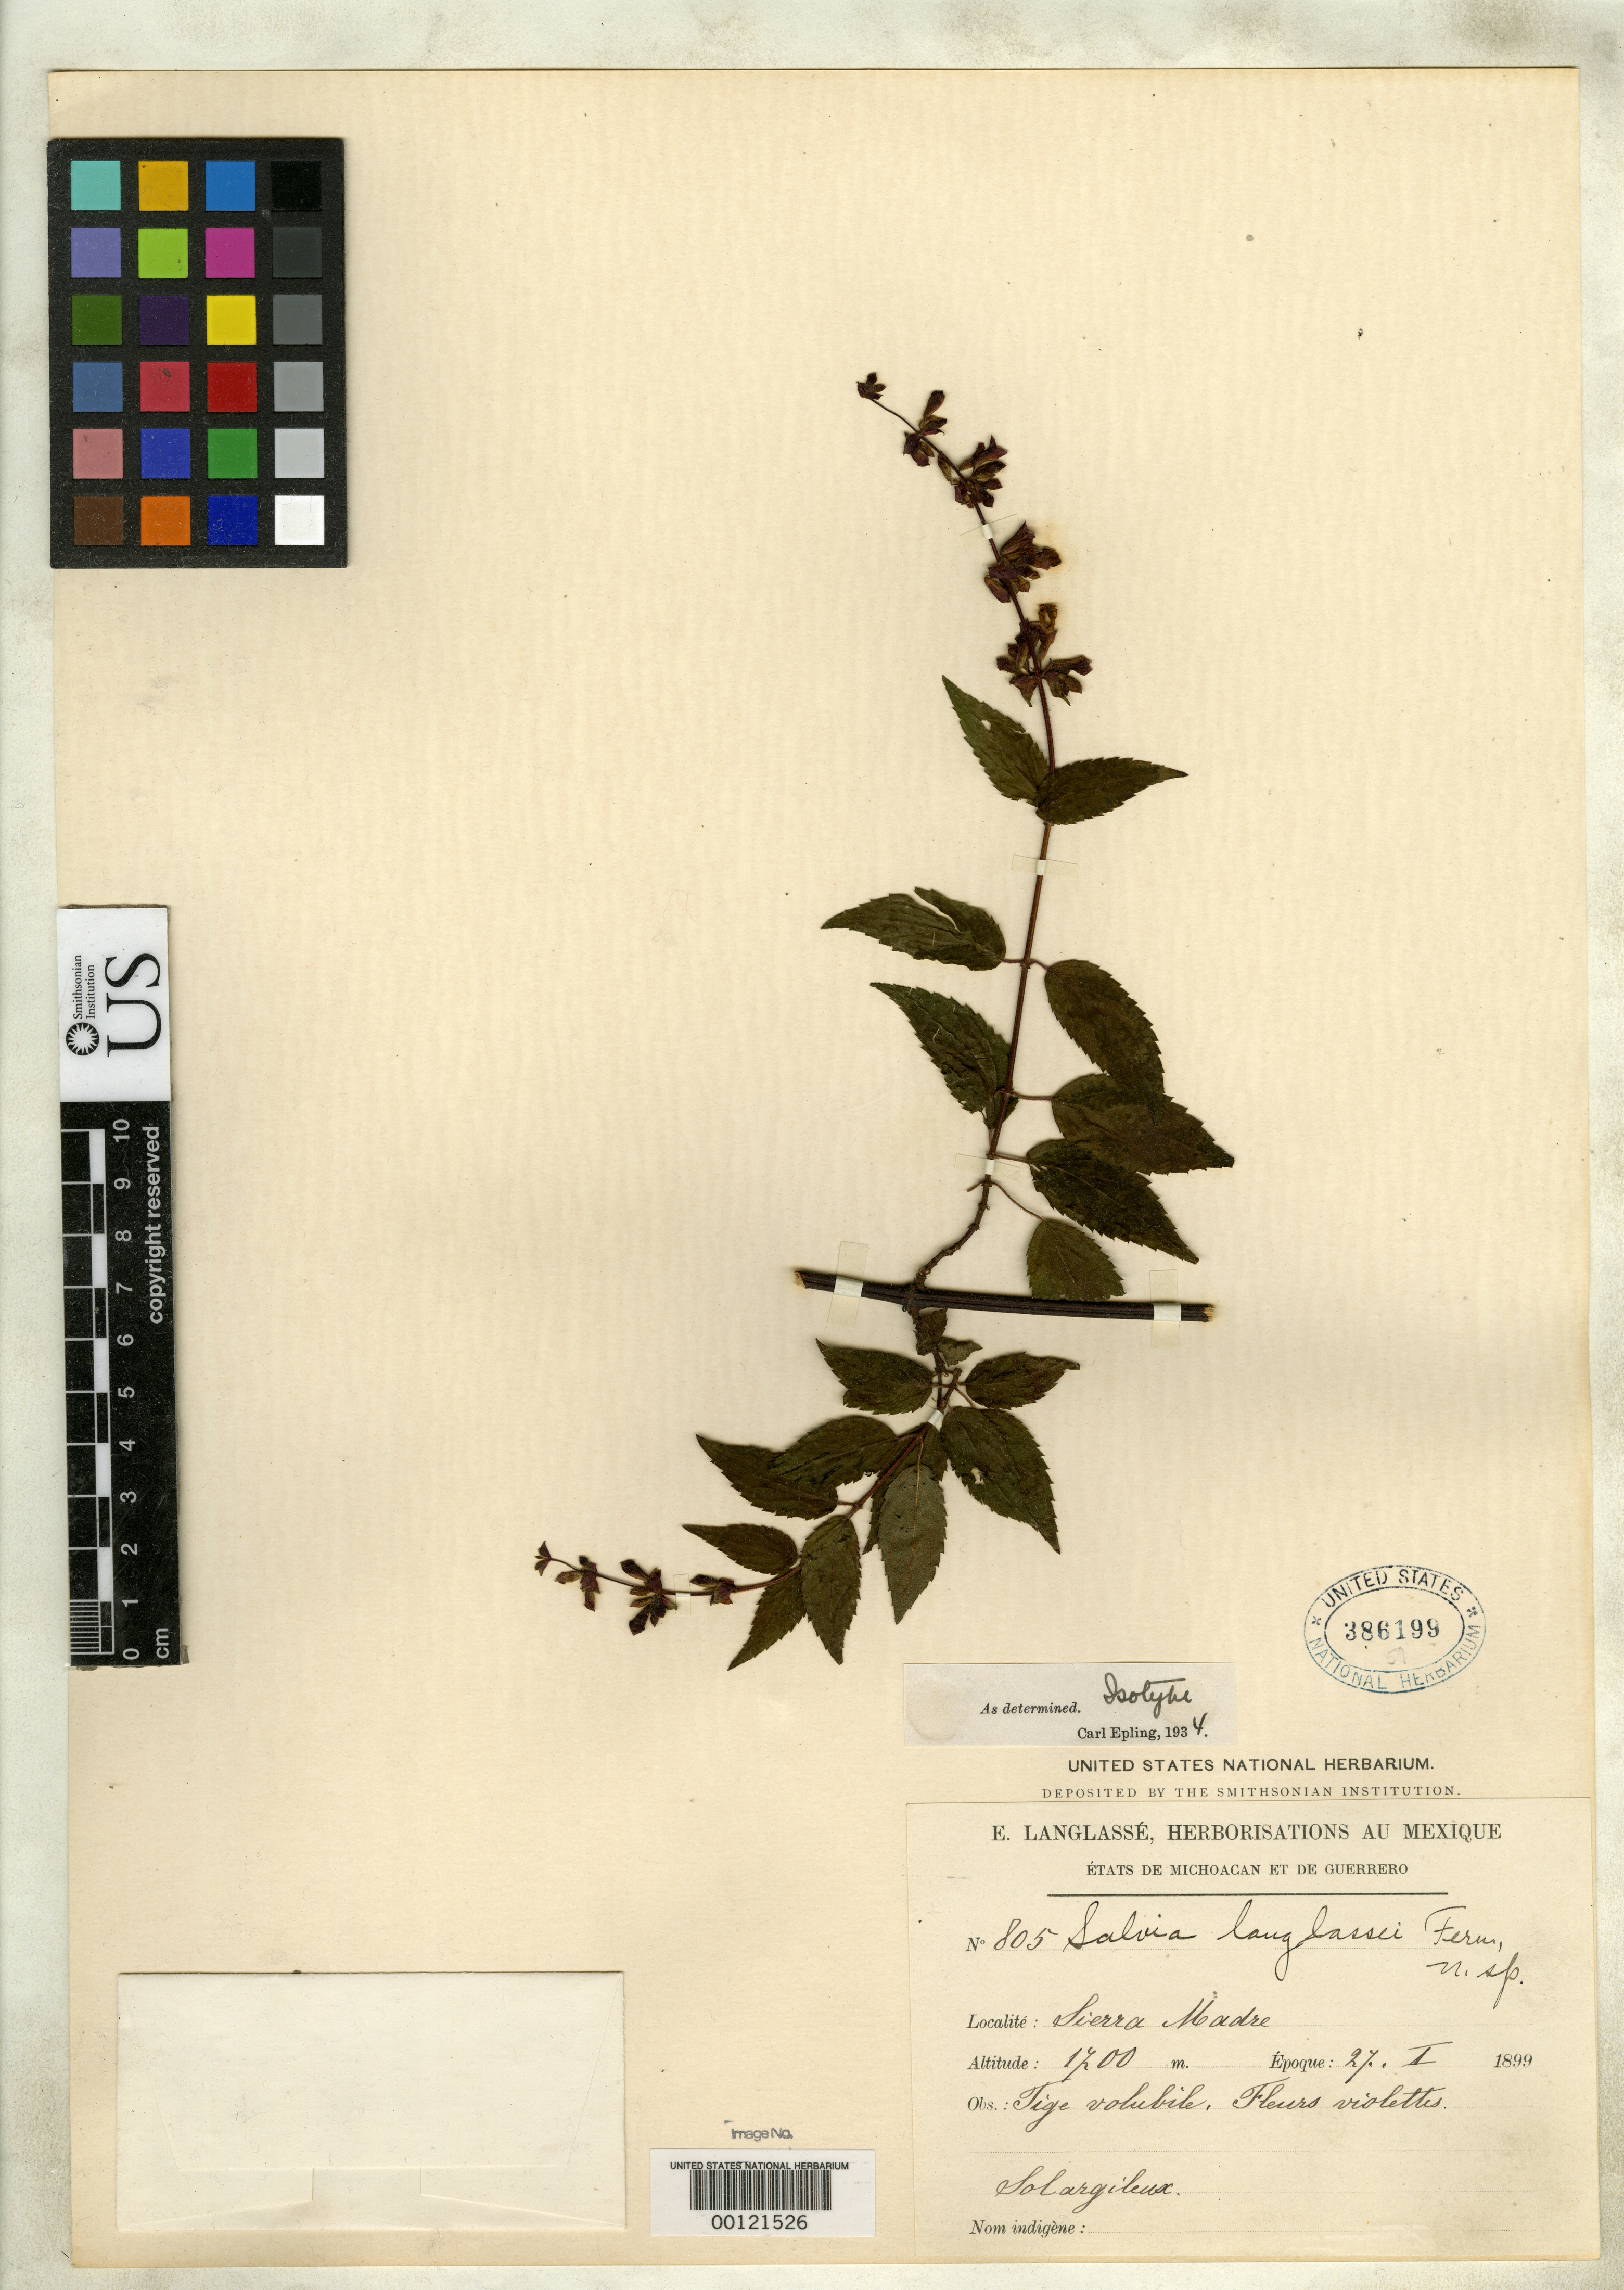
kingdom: Plantae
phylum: Tracheophyta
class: Magnoliopsida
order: Lamiales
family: Lamiaceae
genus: Salvia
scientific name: Salvia langlassei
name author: Fernald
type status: Isotype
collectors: E. Langlassé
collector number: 805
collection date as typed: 27 Jan 1899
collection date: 1899-01-27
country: Mexico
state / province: Guerrero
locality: Montes de Oca; Petatlan Murga.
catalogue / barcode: US 386199